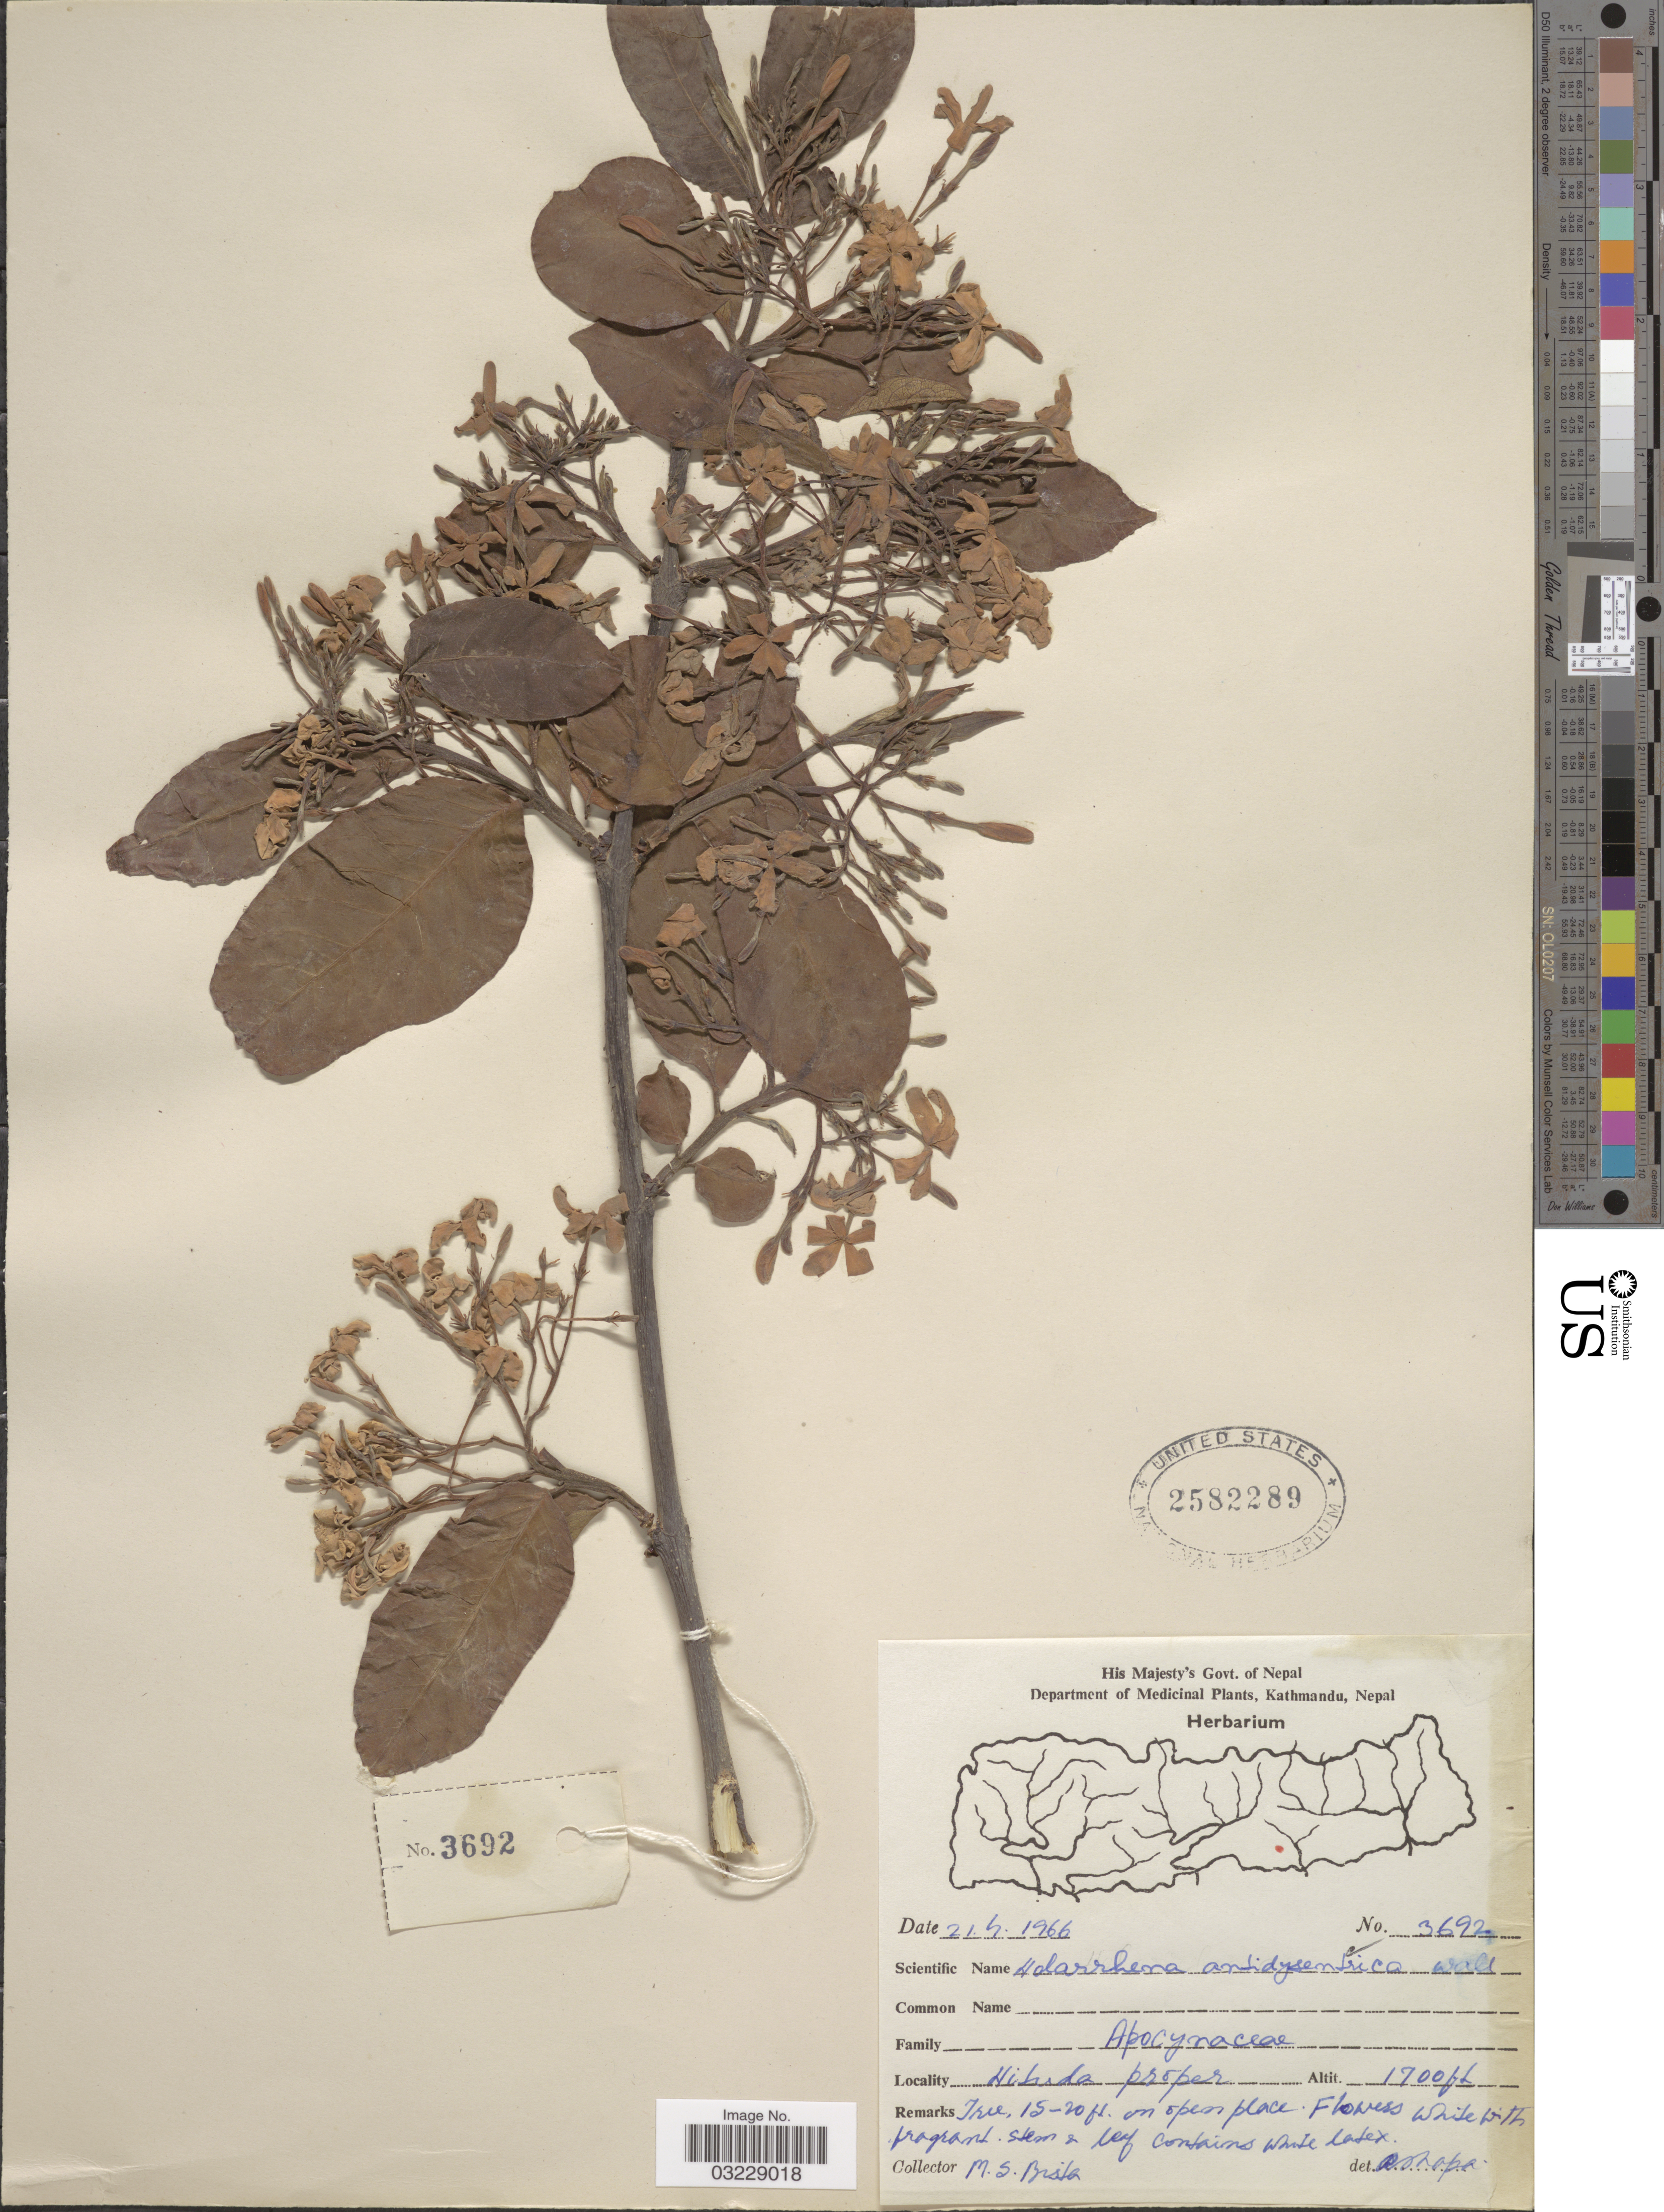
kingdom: Plantae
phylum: Tracheophyta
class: Magnoliopsida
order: Gentianales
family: Apocynaceae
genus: Holarrhena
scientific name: Holarrhena pubescens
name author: (Buch.-Ham.) Wall. ex G. Don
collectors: M. Bista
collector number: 3692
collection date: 1966-04-21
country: Nepal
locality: Hituda proper.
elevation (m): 518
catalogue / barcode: US 2582289